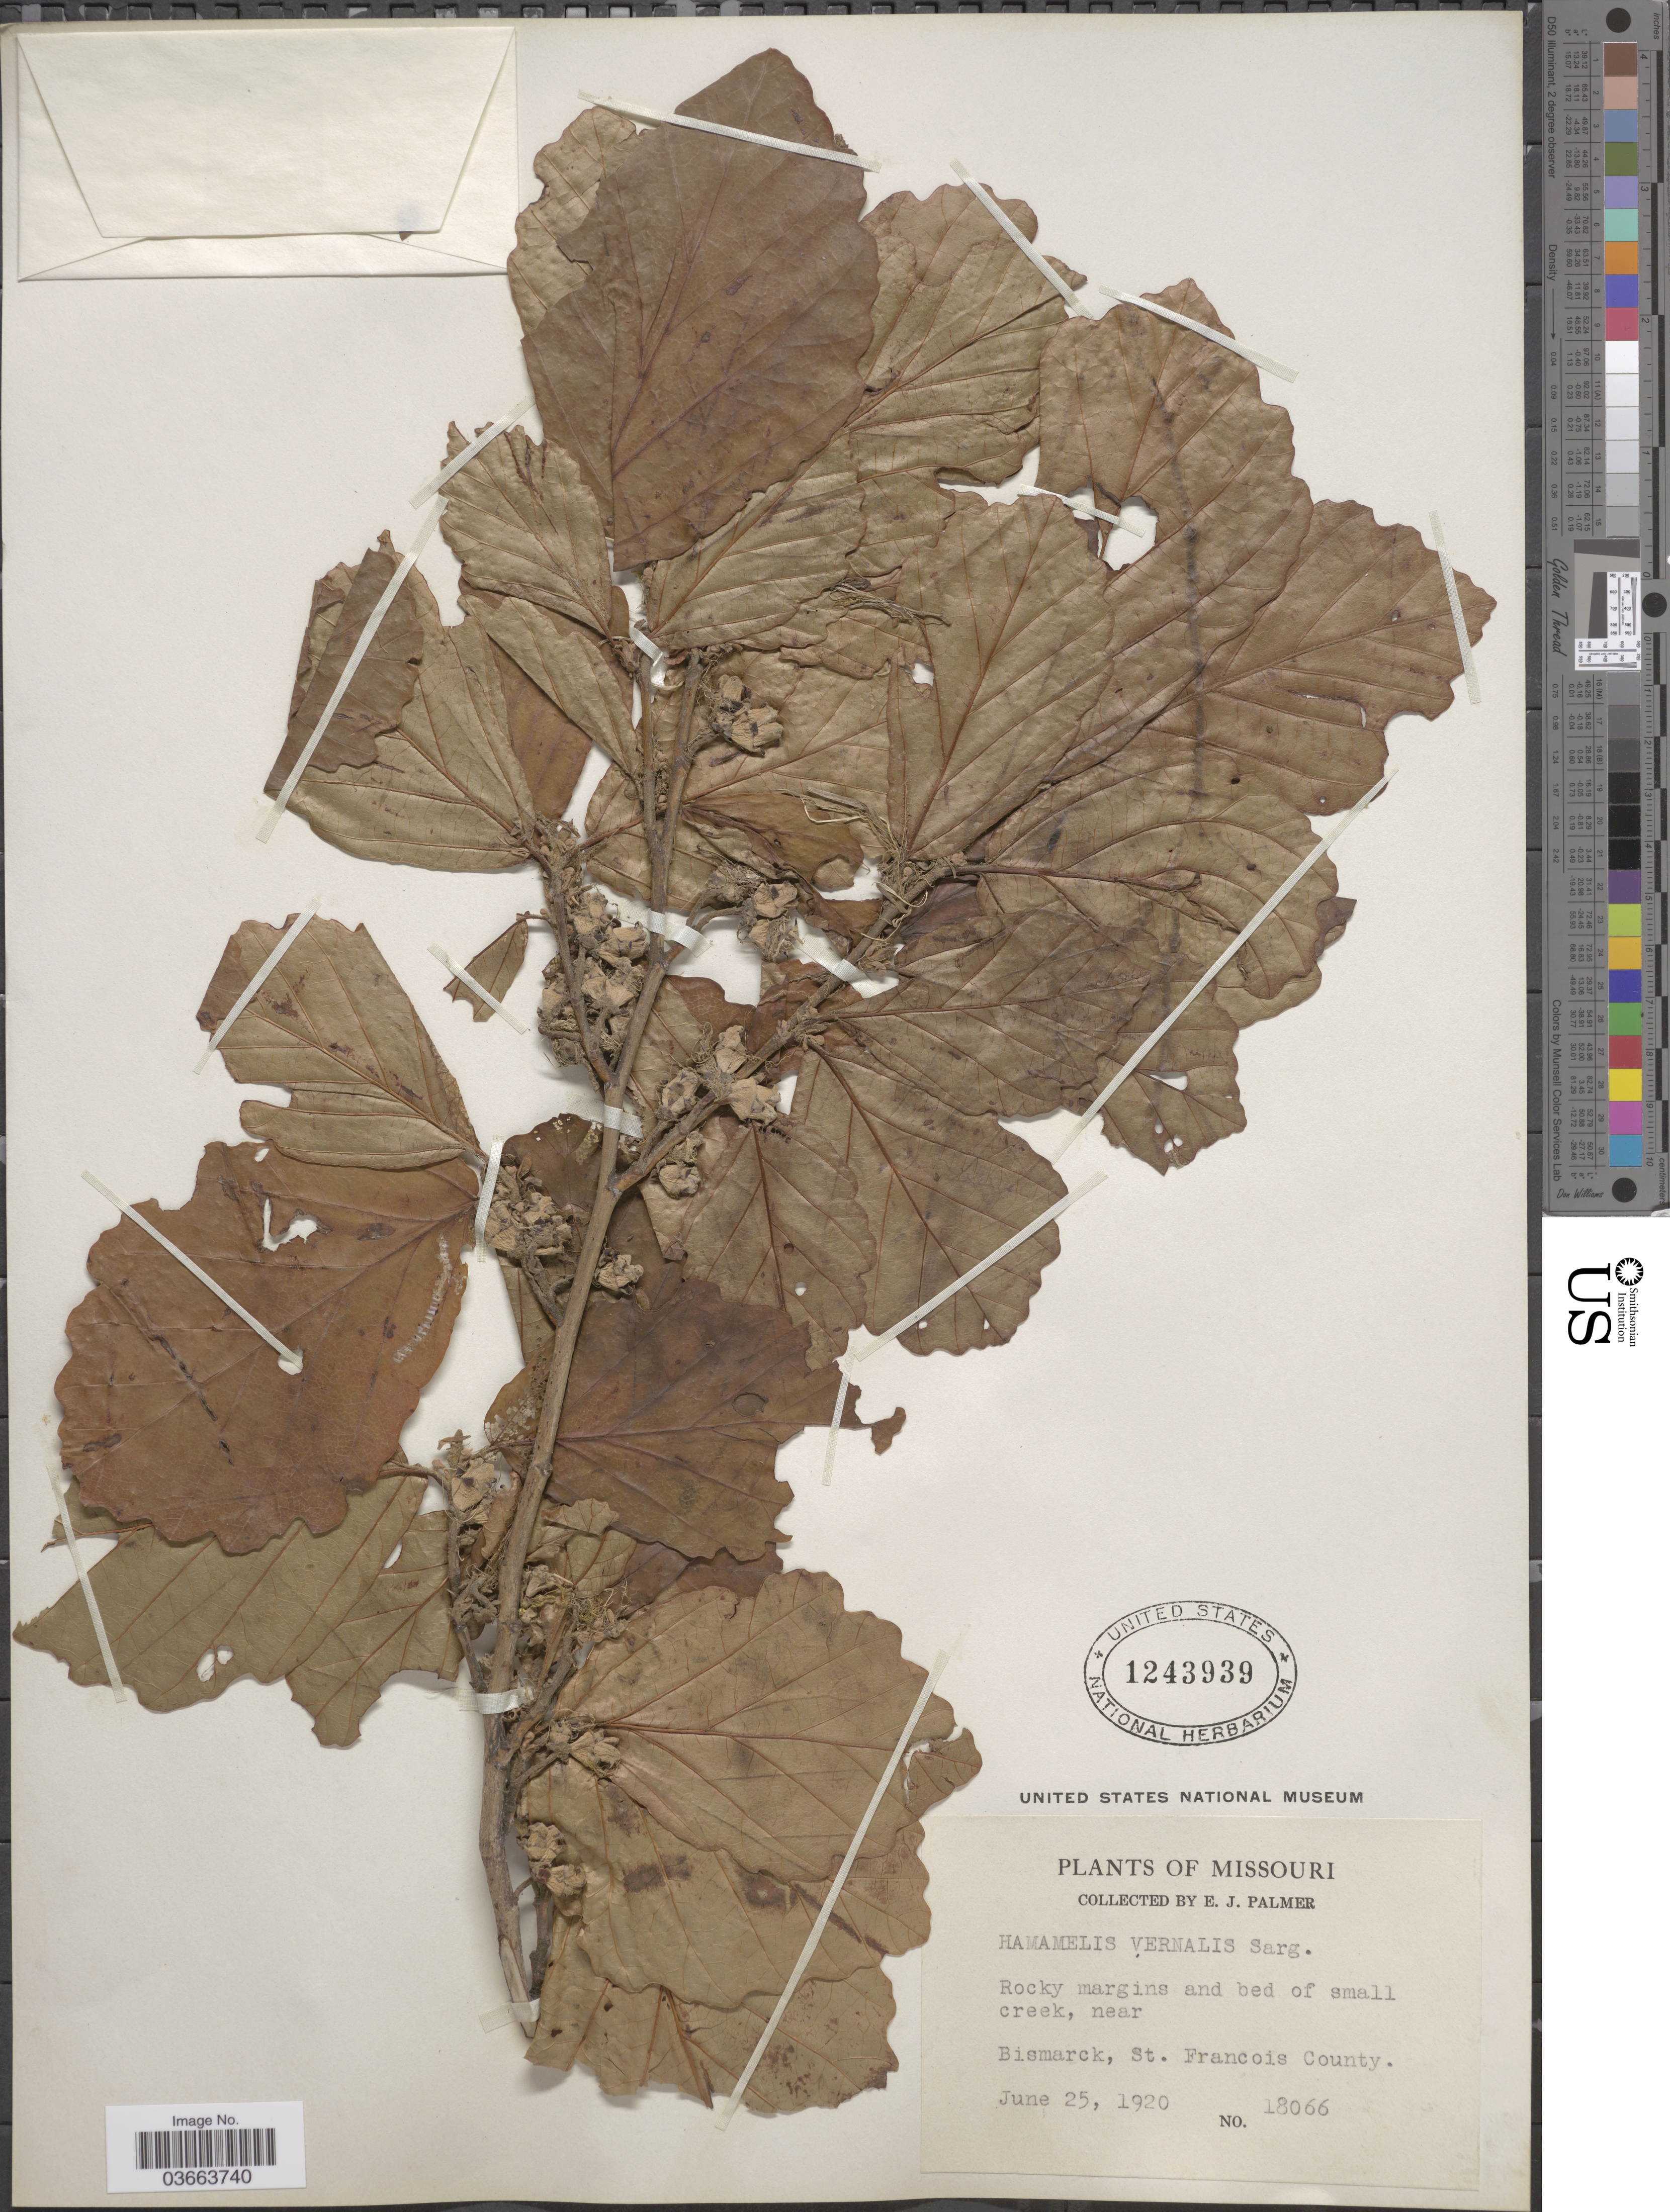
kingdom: Plantae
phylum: Tracheophyta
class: Magnoliopsida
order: Saxifragales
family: Hamamelidaceae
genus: Hamamelis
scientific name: Hamamelis vernalis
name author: Sarg.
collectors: E. J. Palmer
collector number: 18066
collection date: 1920-06-25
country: United States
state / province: Missouri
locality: Near Bismarck, St. Francois County.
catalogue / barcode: US 1243939